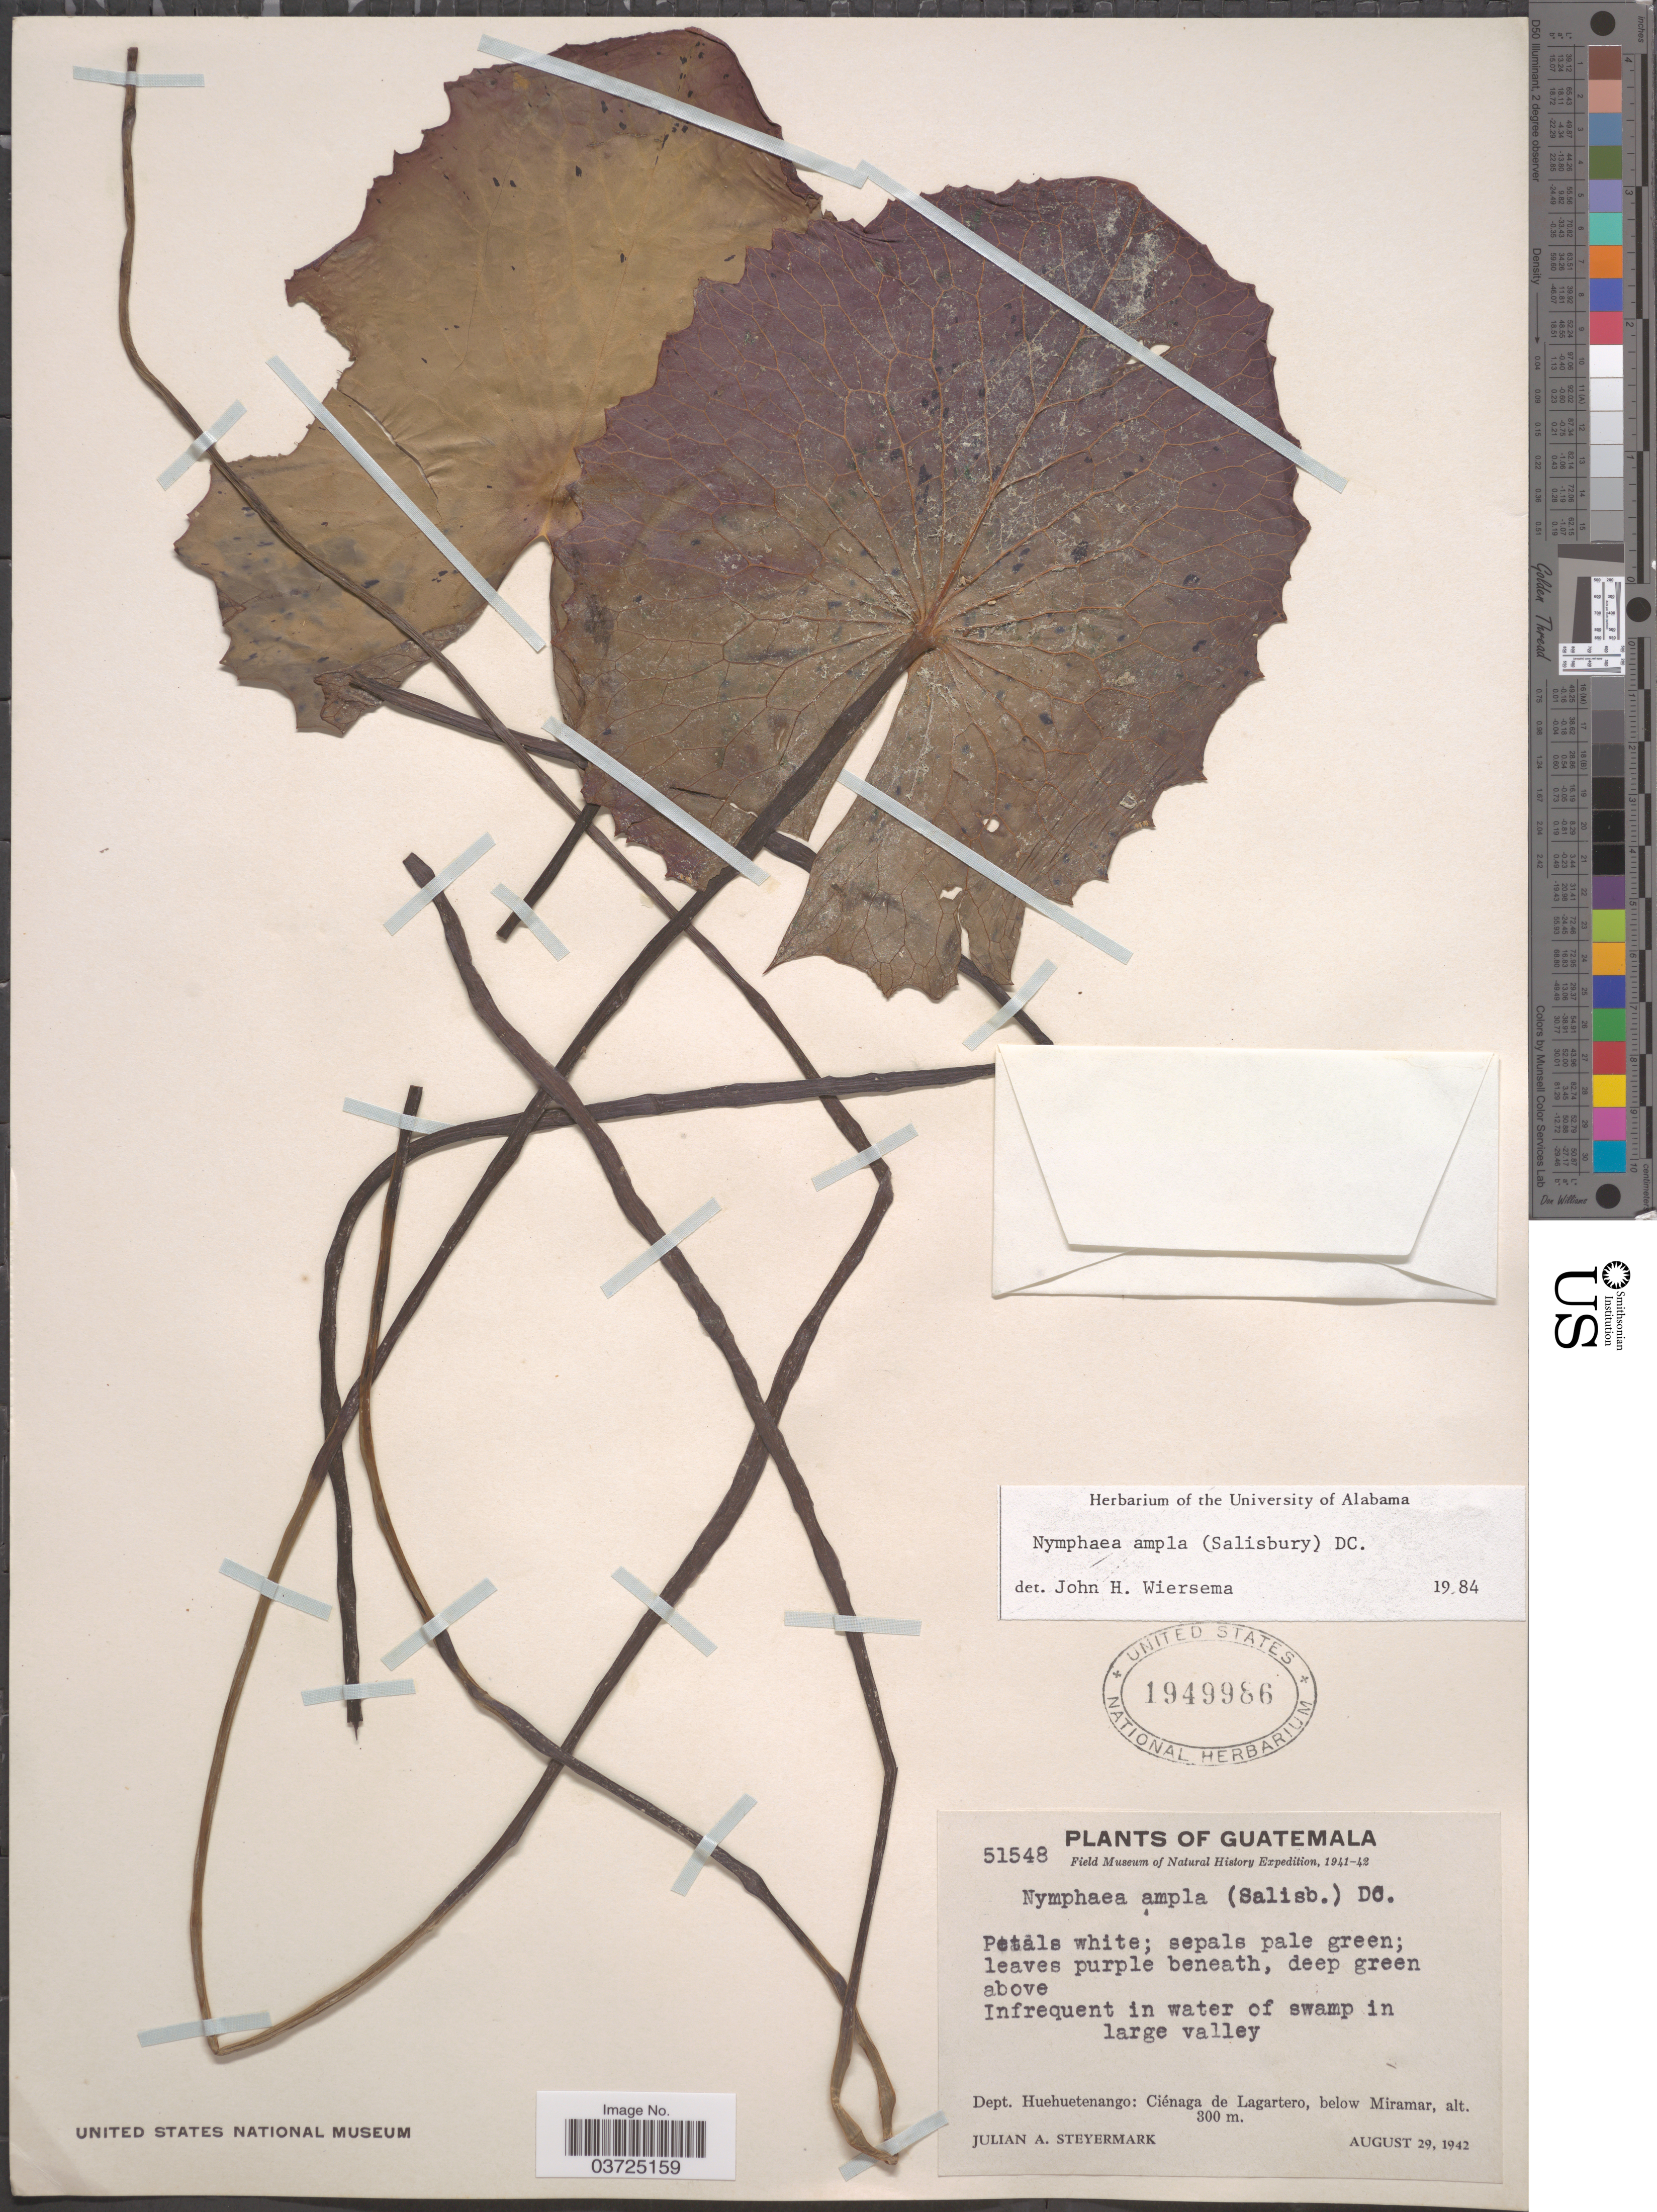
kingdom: Plantae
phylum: Tracheophyta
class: Magnoliopsida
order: Nymphaeales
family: Nymphaeaceae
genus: Nymphaea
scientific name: Nymphaea ampla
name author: (Salisb.) DC.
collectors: J. Steyermark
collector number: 51548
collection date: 1942-08-29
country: Guatemala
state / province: Huehuetenango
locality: In water of swamp in large valley. Dept. Huehuetenango: Ciénaga de Lagartero, below Miramar.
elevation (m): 300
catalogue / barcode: US 1949986